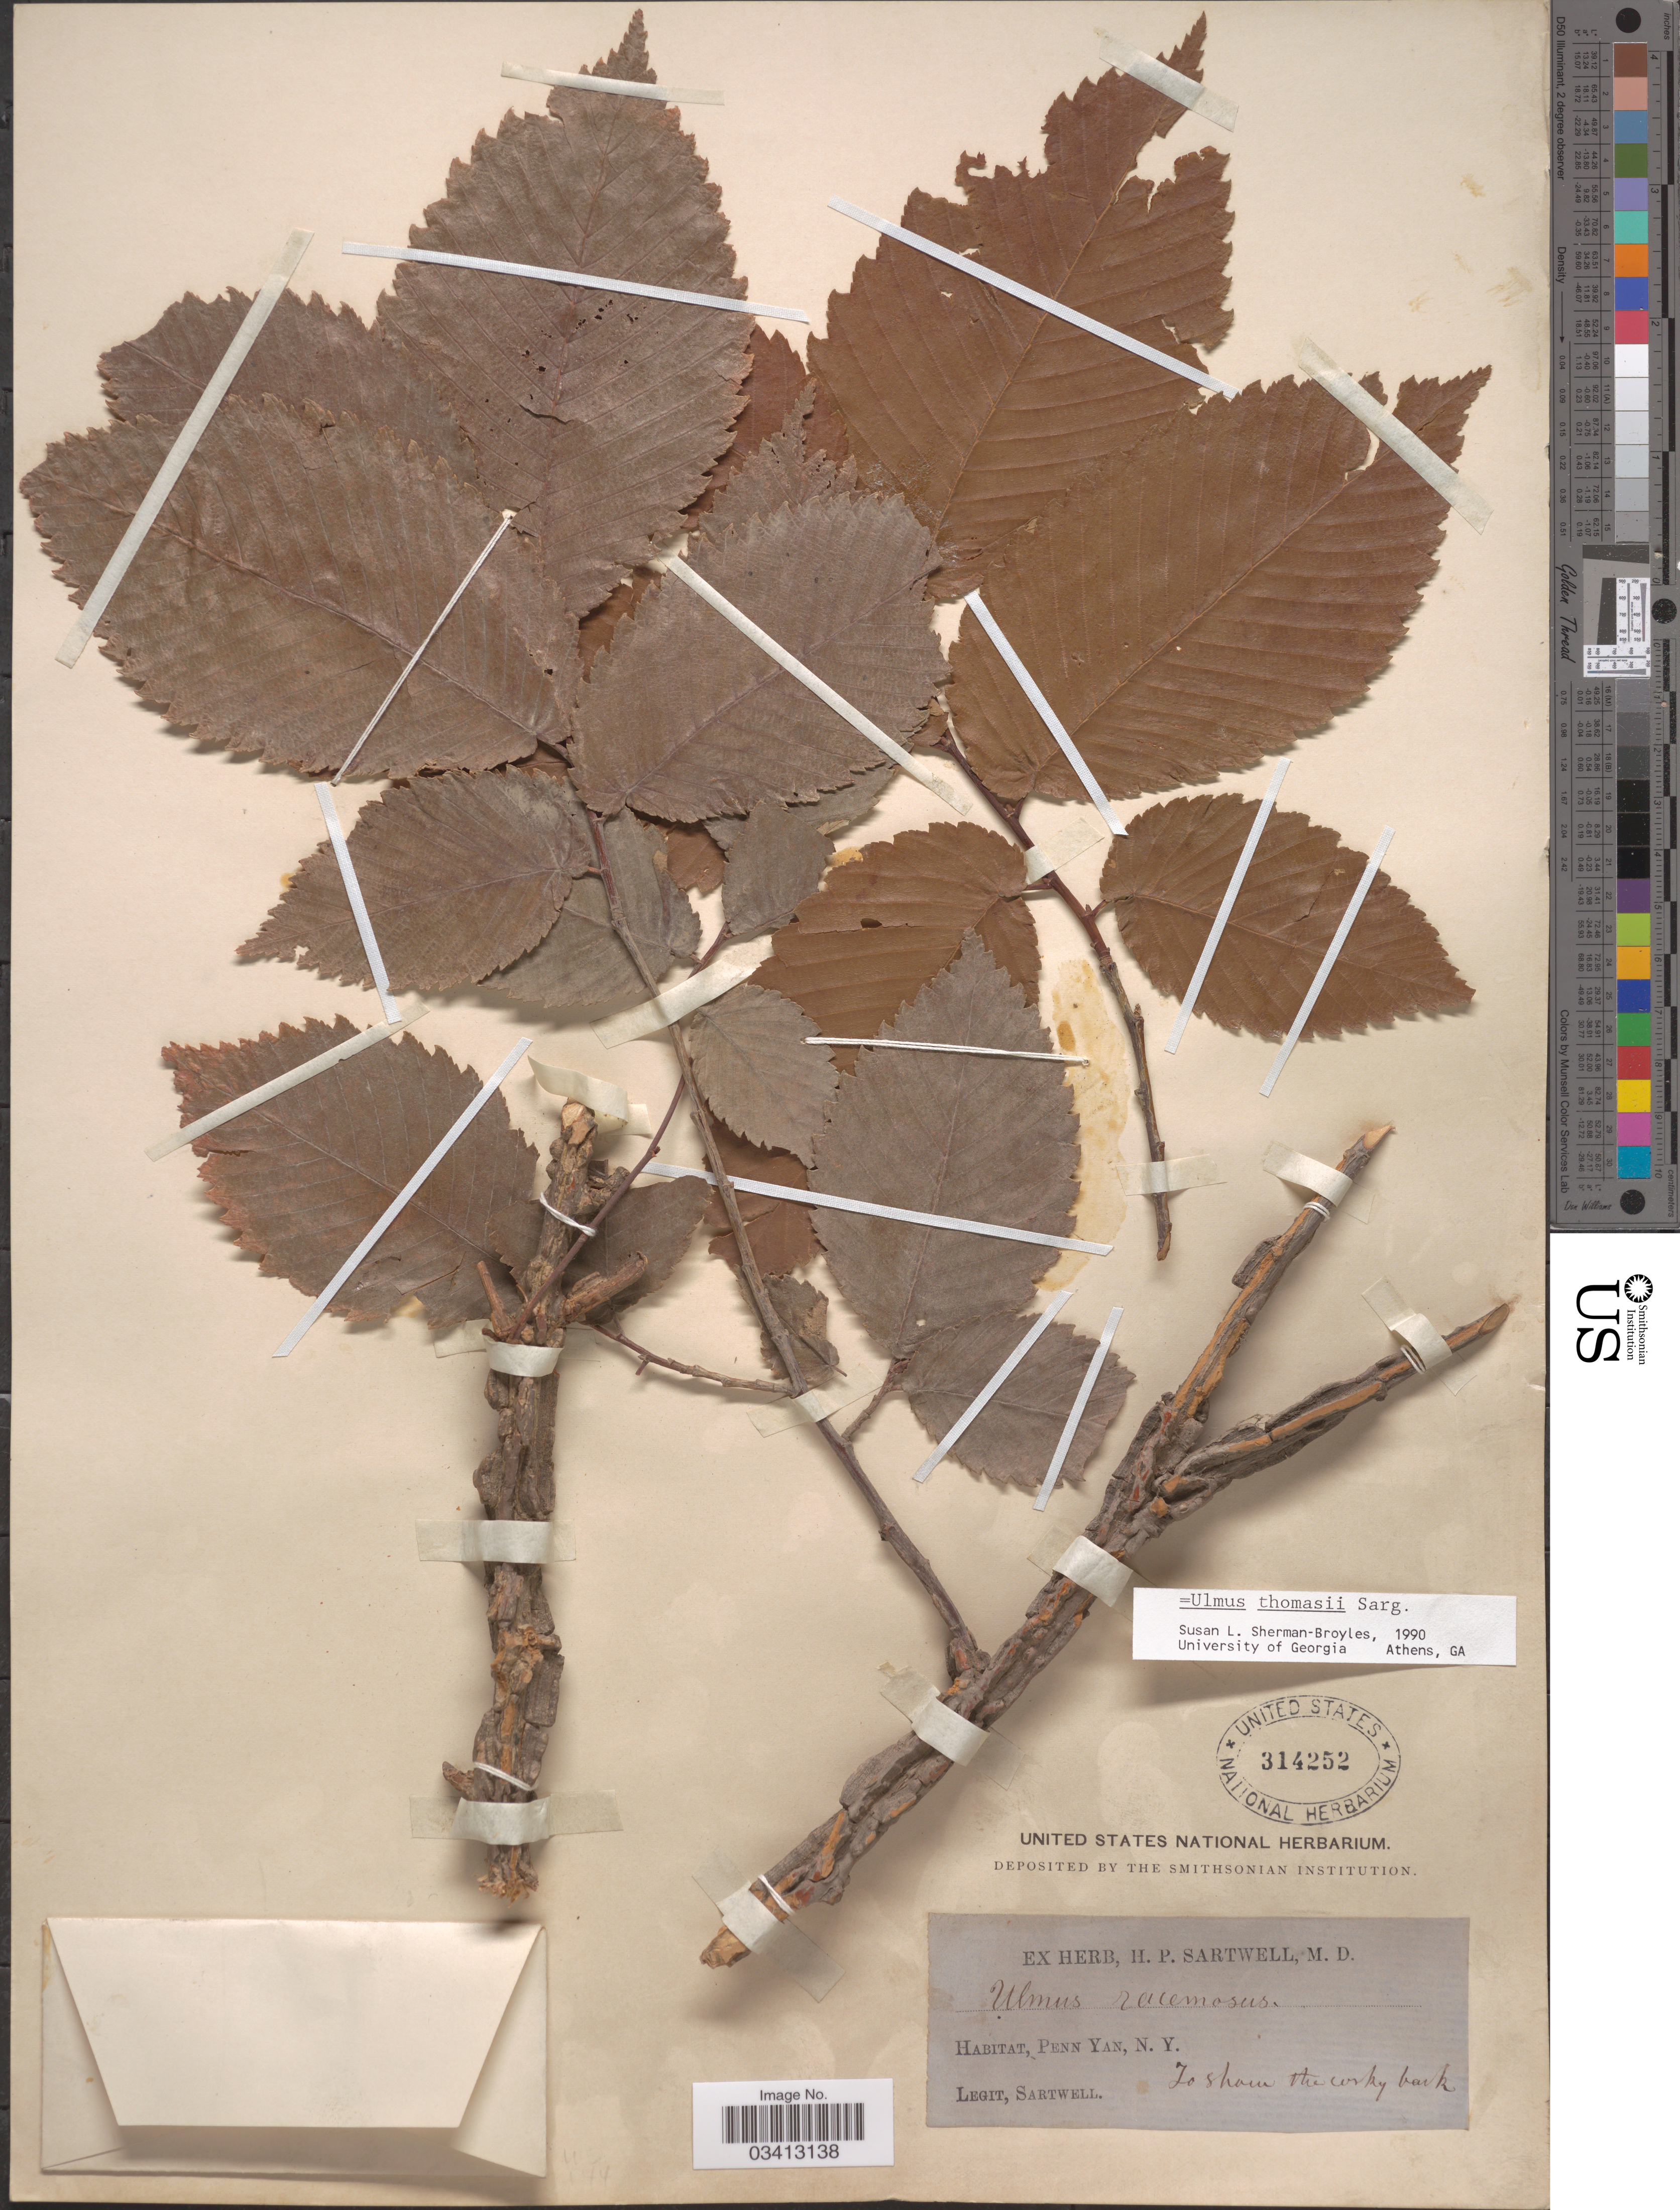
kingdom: Plantae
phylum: Tracheophyta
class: Magnoliopsida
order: Rosales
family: Ulmaceae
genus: Ulmus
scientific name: Ulmus thomasii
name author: Sarg.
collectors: H. P. Sartwell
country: United States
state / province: New York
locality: Penn Yan.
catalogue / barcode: US 314252